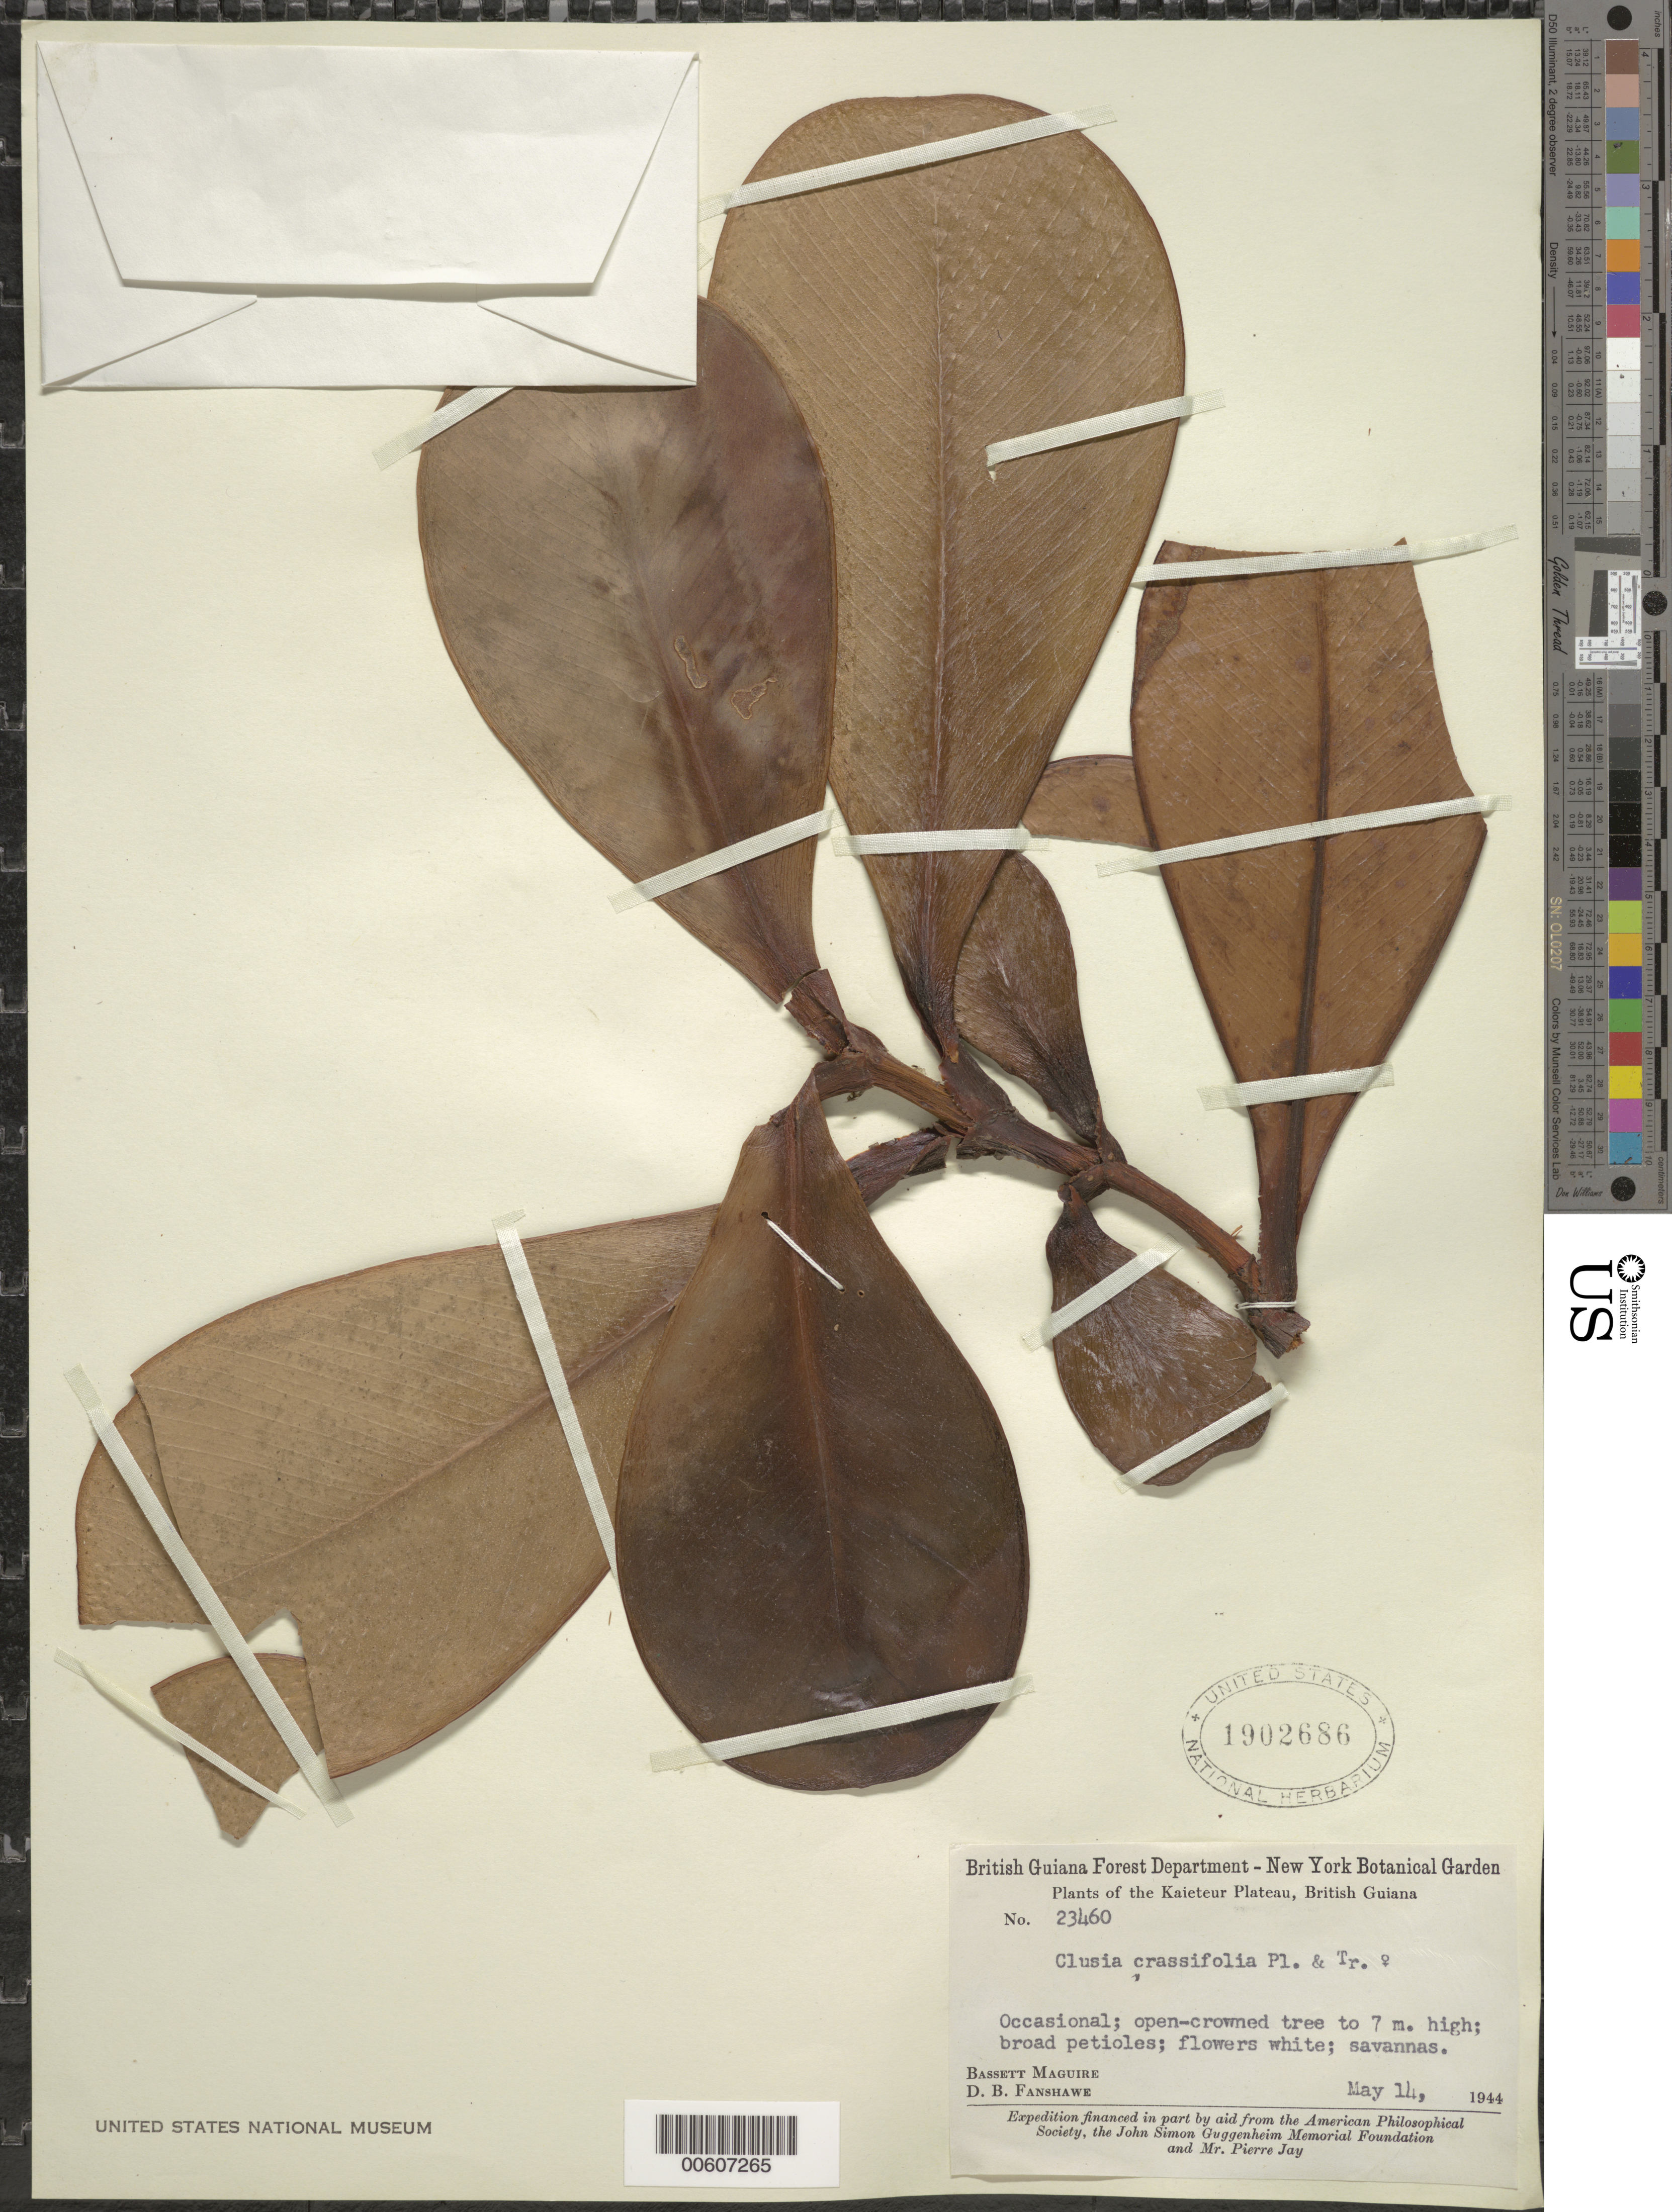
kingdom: Plantae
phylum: Tracheophyta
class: Magnoliopsida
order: Malpighiales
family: Clusiaceae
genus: Clusia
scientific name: Clusia crassifolia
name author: Planch. & Triana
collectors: B. Maguire & D. B. Fanshawe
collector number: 23460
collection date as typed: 14-May-44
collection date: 1944-05-14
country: Guyana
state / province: Potaro-Siparuni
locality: Kaieteur Plateau, Potaro River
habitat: Savanna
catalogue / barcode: US 1902686